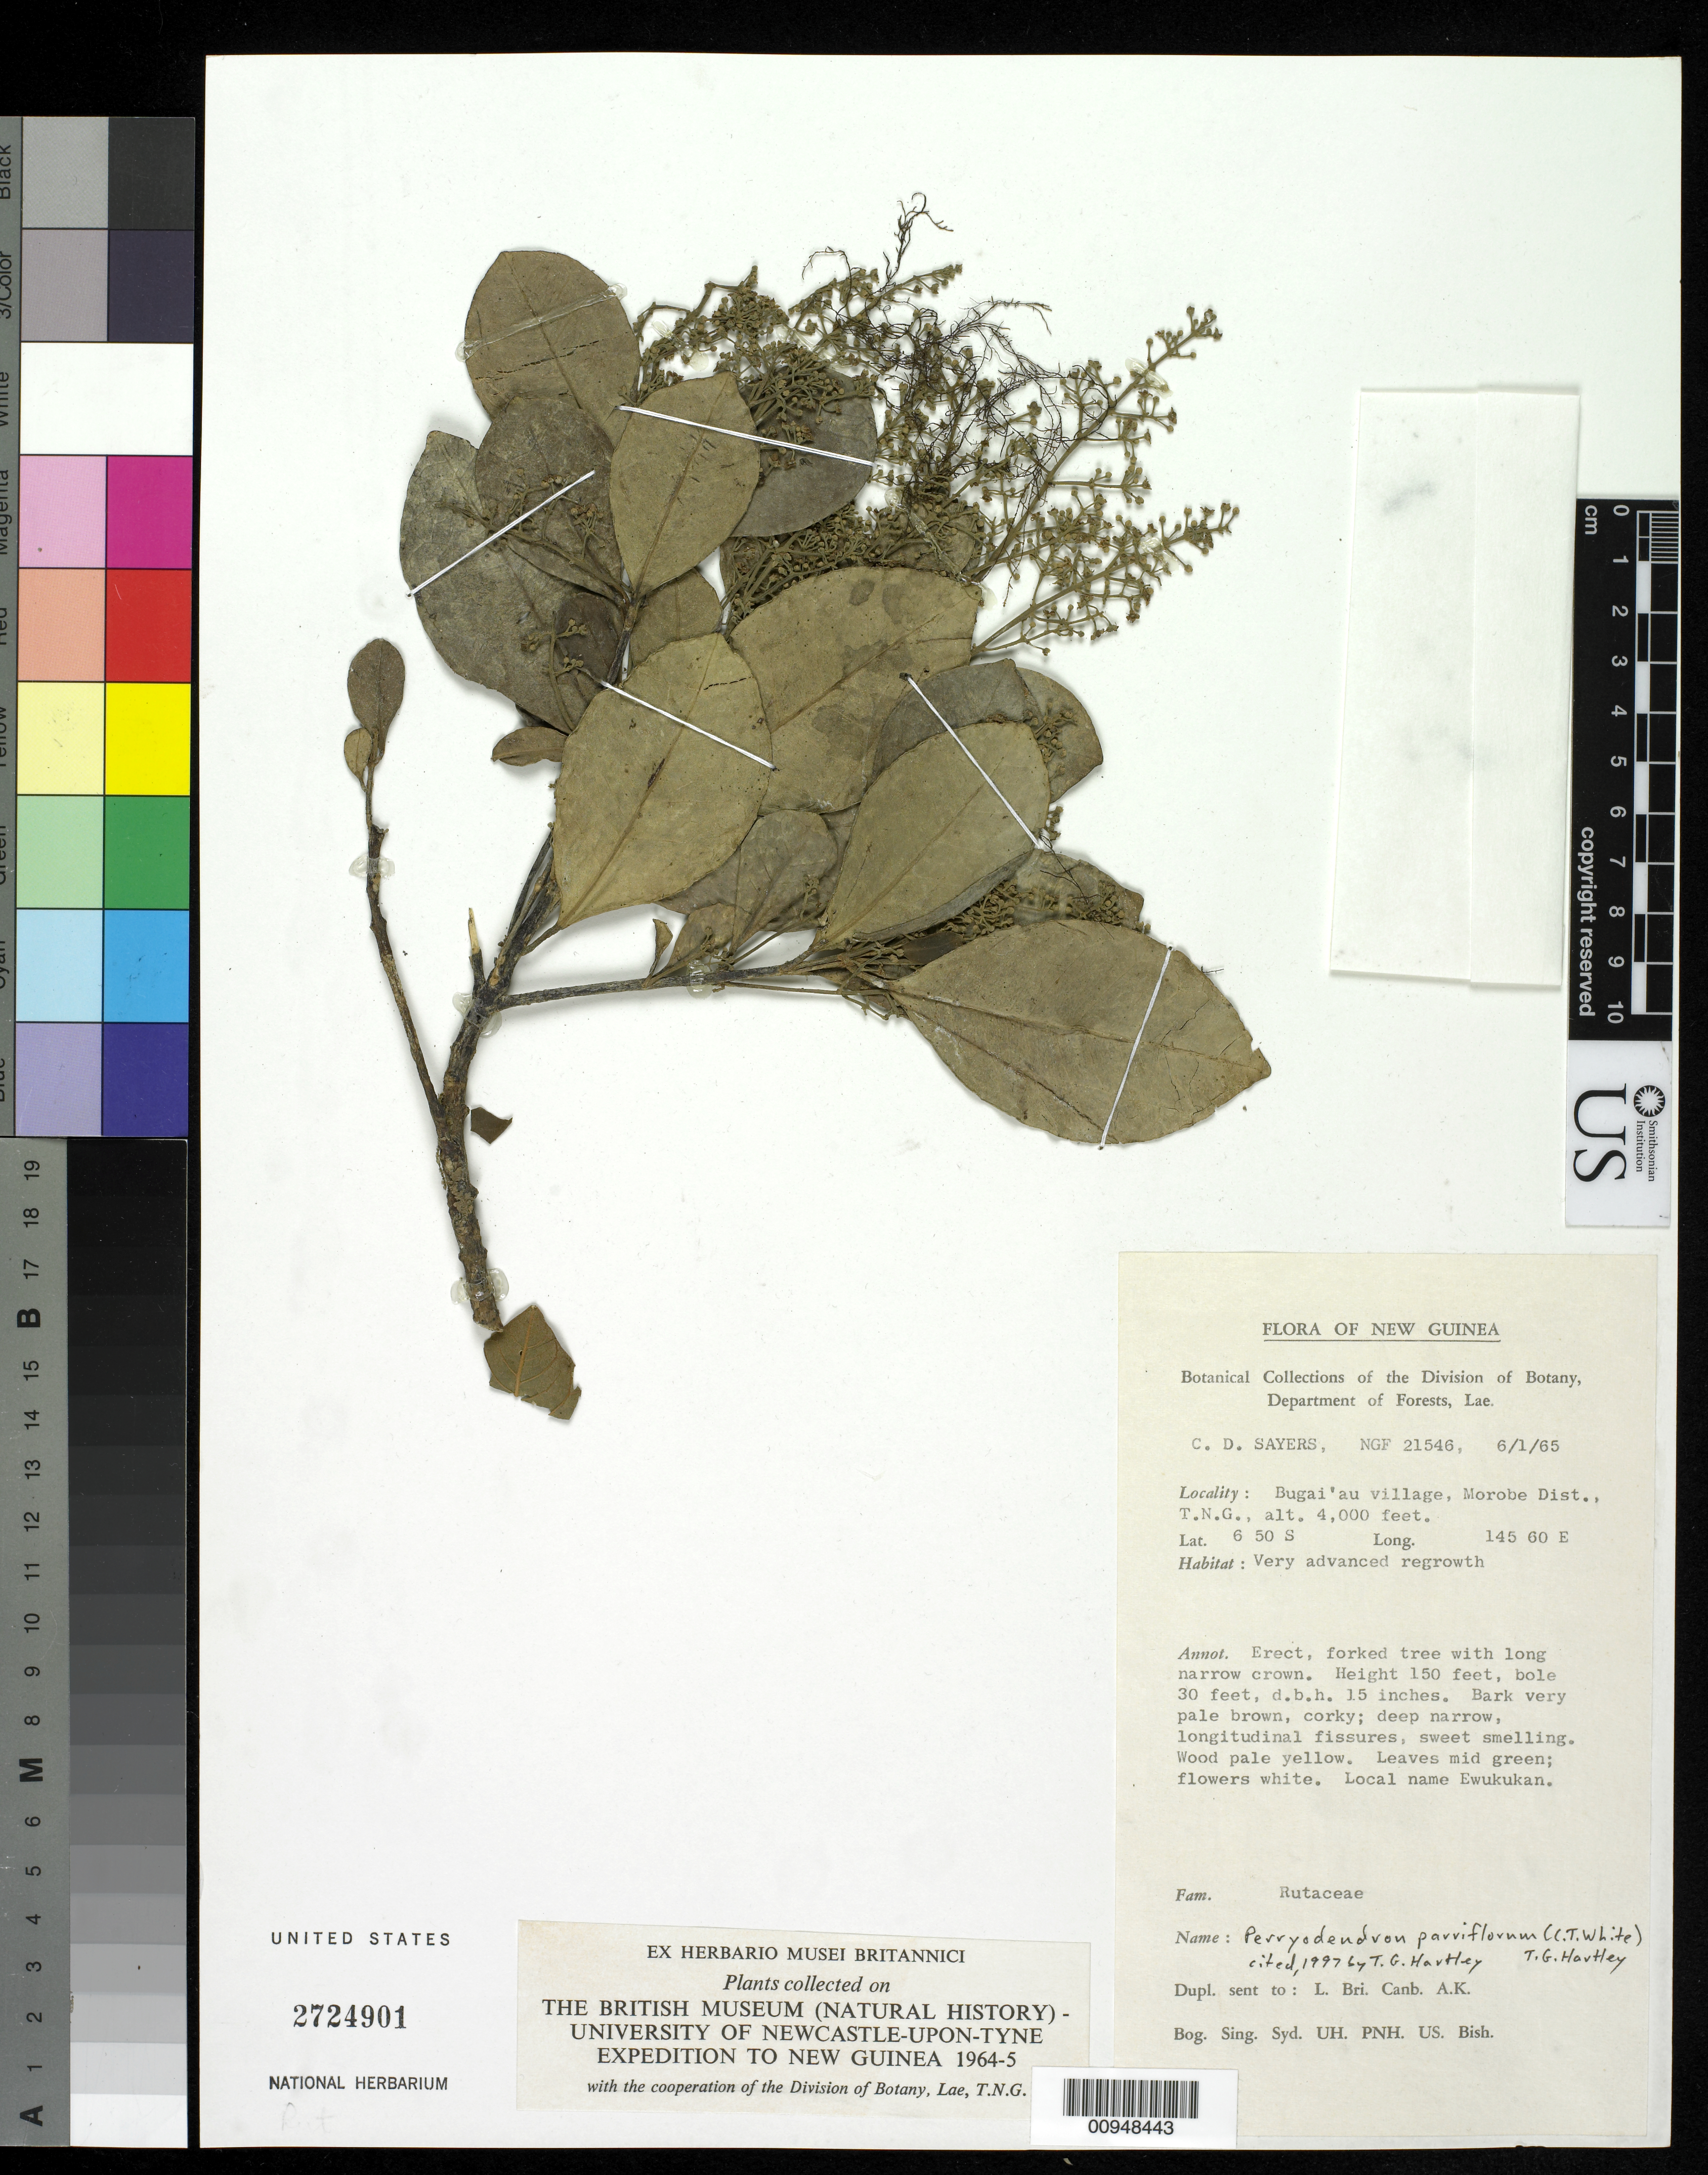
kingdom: Plantae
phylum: Tracheophyta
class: Magnoliopsida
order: Sapindales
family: Rutaceae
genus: Perryodendron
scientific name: Perryodendron parviflorum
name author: (C.T. White) T.G. Hartley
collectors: C. Sayers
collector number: NGF 21546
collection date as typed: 06 Jan 1965 or 01 Jun 1965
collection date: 1965-01-06 or 1965-06-01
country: Papua New Guinea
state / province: Morobe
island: New Guinea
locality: Bugai'au village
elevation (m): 1219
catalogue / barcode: US 2724901